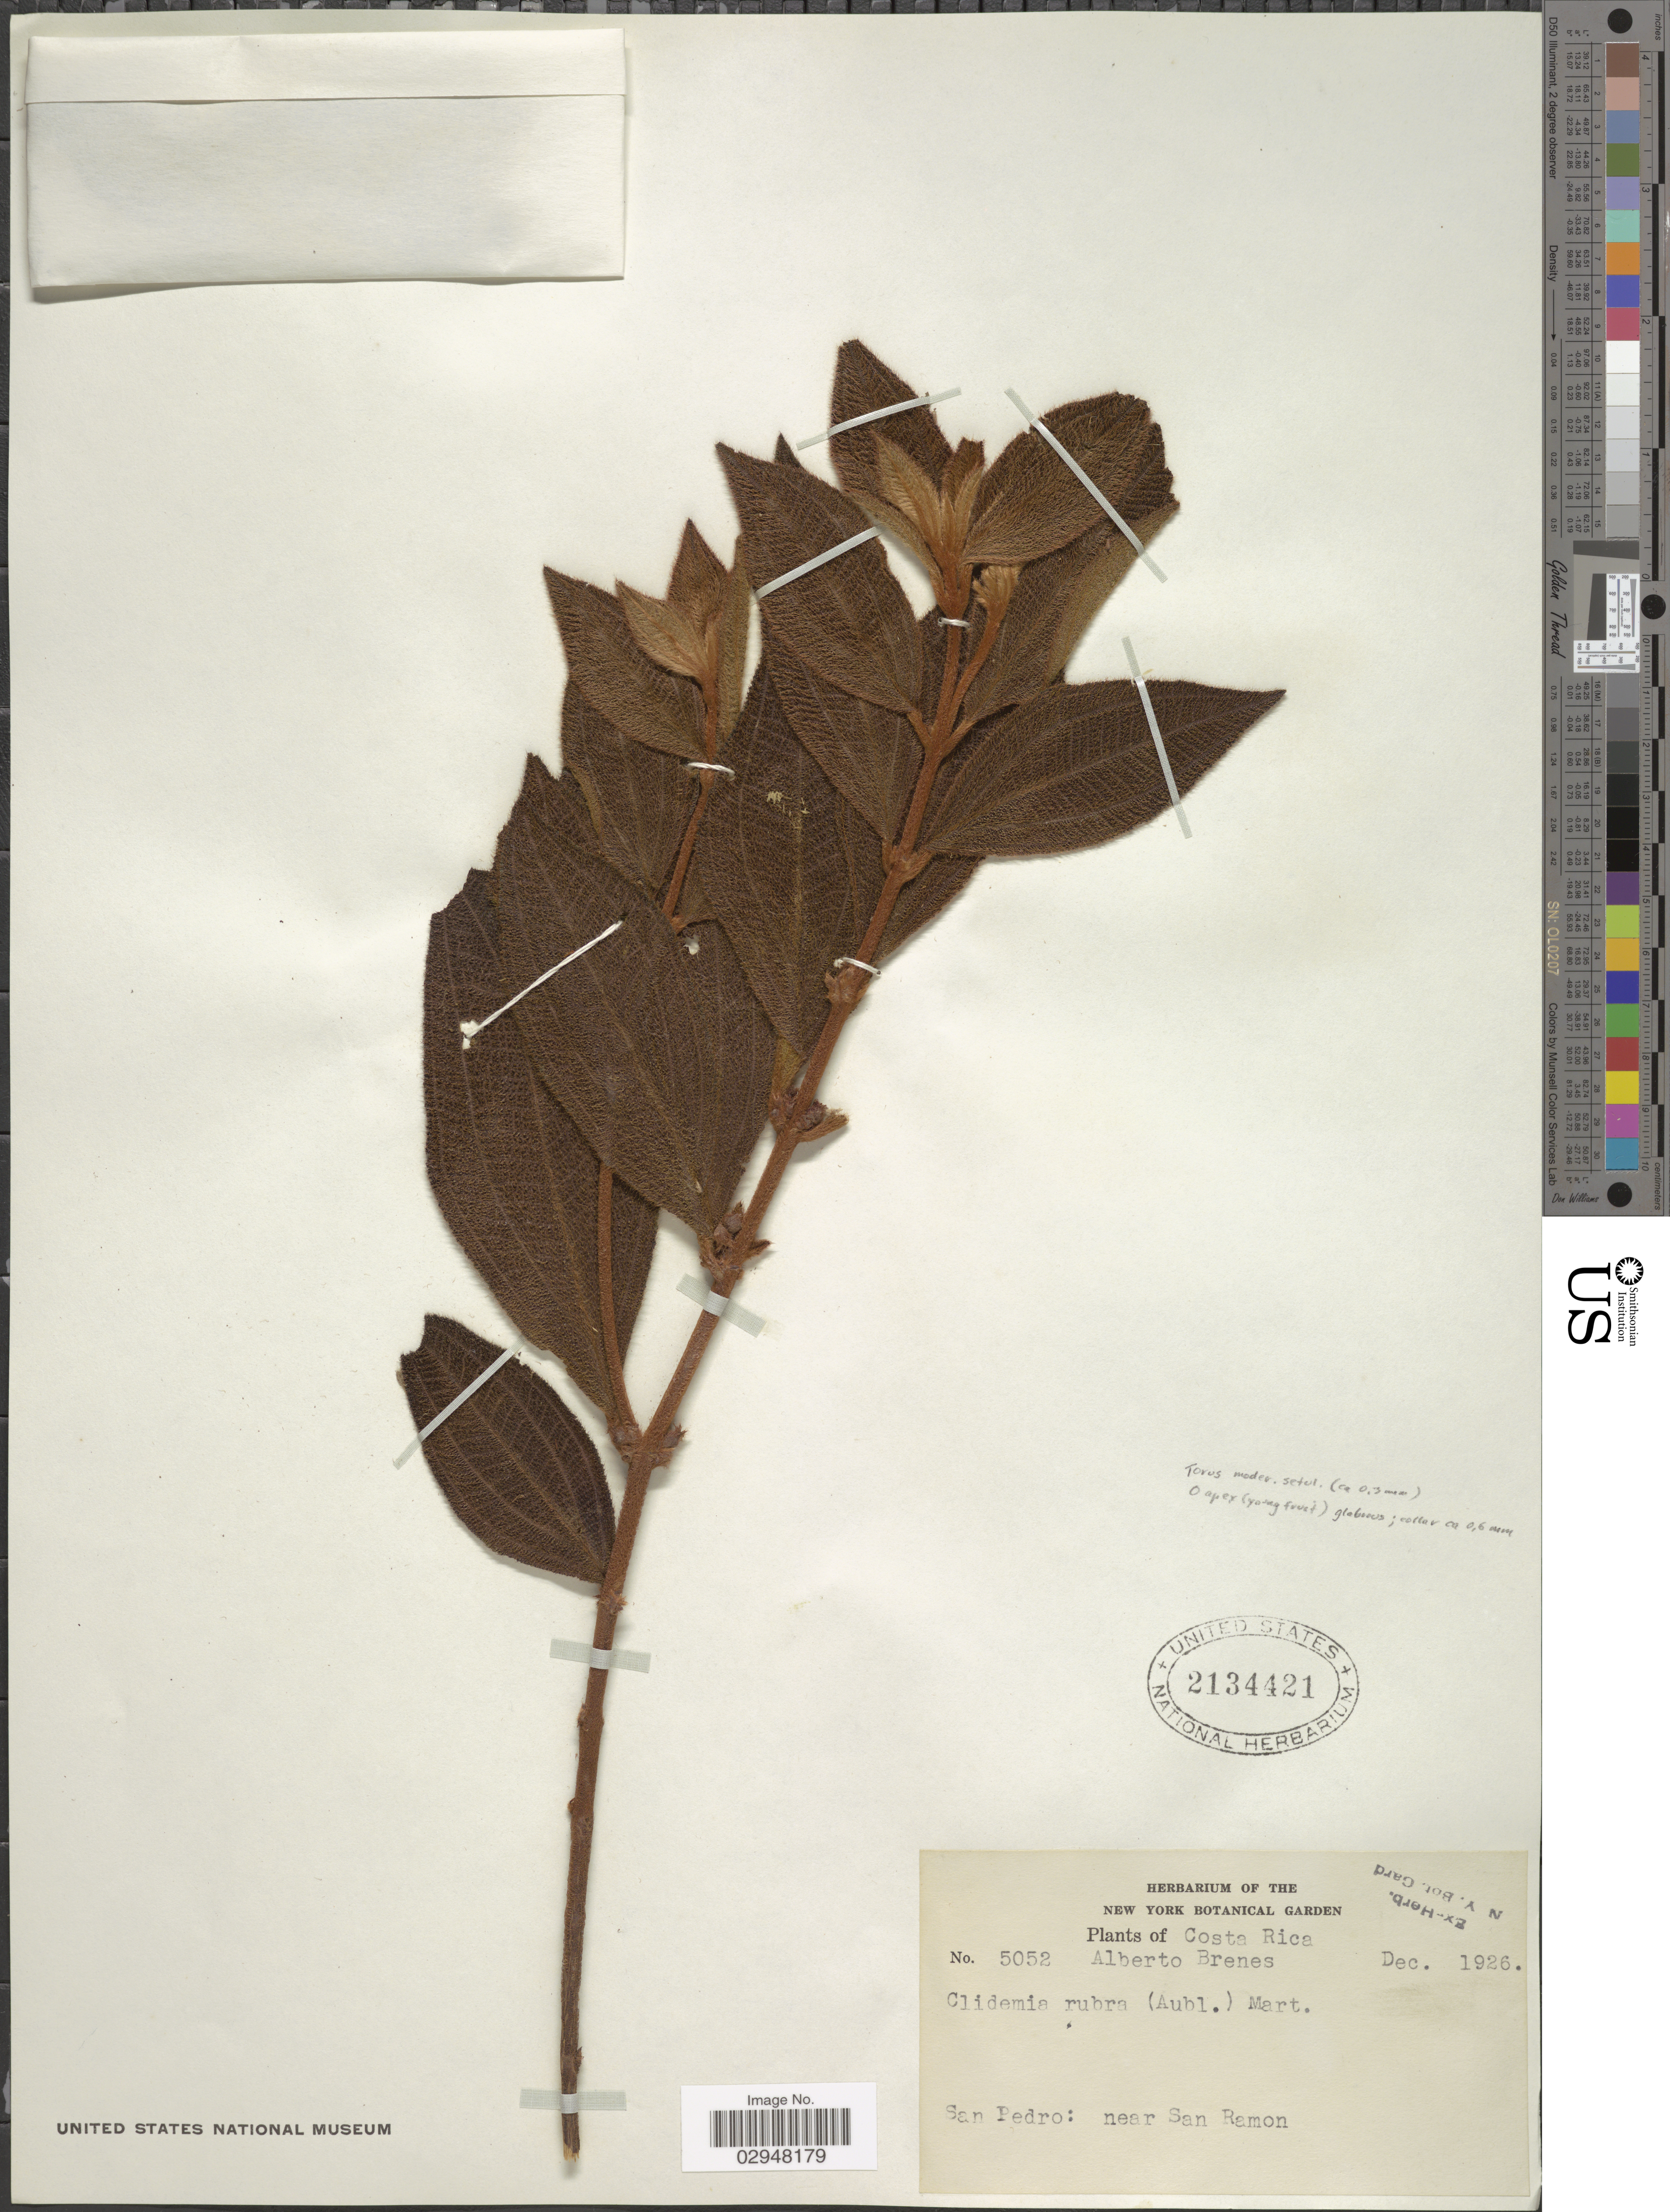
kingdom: Plantae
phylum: Tracheophyta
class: Magnoliopsida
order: Myrtales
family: Melastomataceae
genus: Clidemia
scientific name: Clidemia rubra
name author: (Aubl.) Mart.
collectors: A. Brenes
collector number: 5052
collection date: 1926-12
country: Costa Rica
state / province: Alajuela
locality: San Pedro: near San Ramon.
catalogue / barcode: US 2134421